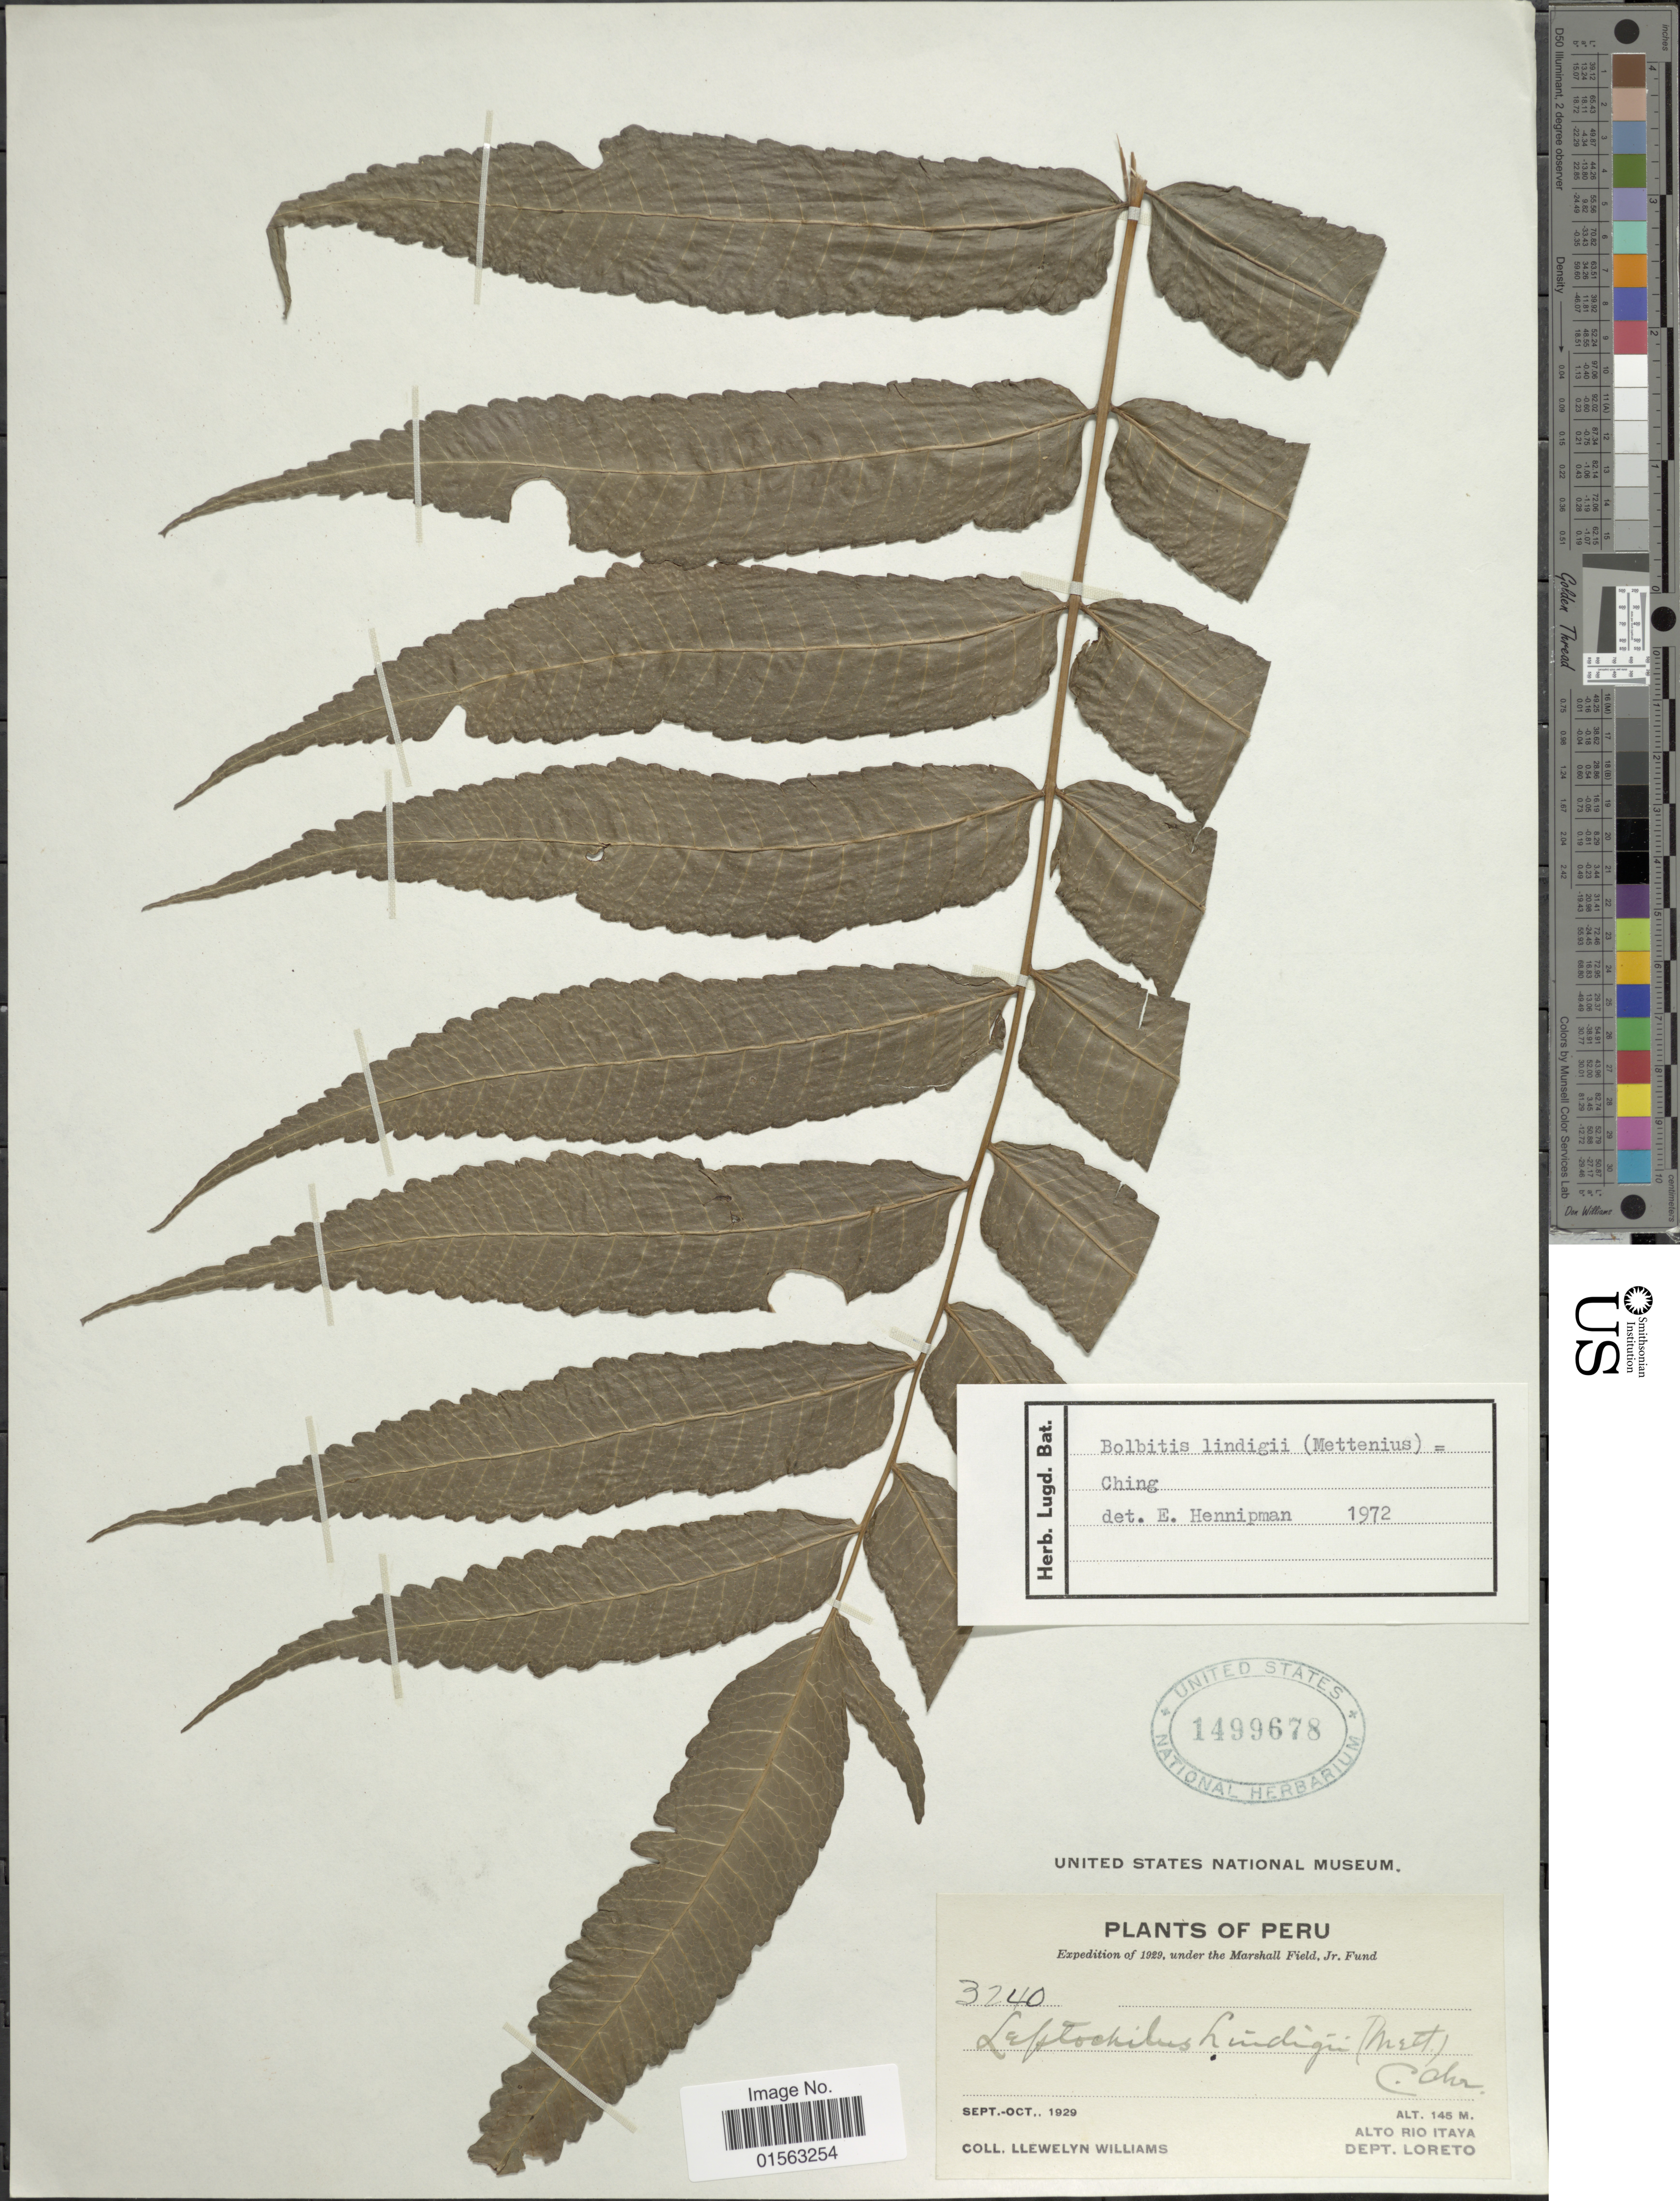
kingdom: Plantae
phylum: Tracheophyta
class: Polypodiopsida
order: Polypodiales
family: Dryopteridaceae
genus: Mickelia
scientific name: Mickelia lindigii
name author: (Mett.) R.C. Moran et al.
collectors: Ll. Williams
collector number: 3240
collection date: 1929-09/1929-10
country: Peru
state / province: Loreto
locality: Peru, Alto Rio Itaya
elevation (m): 145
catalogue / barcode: US 1499678